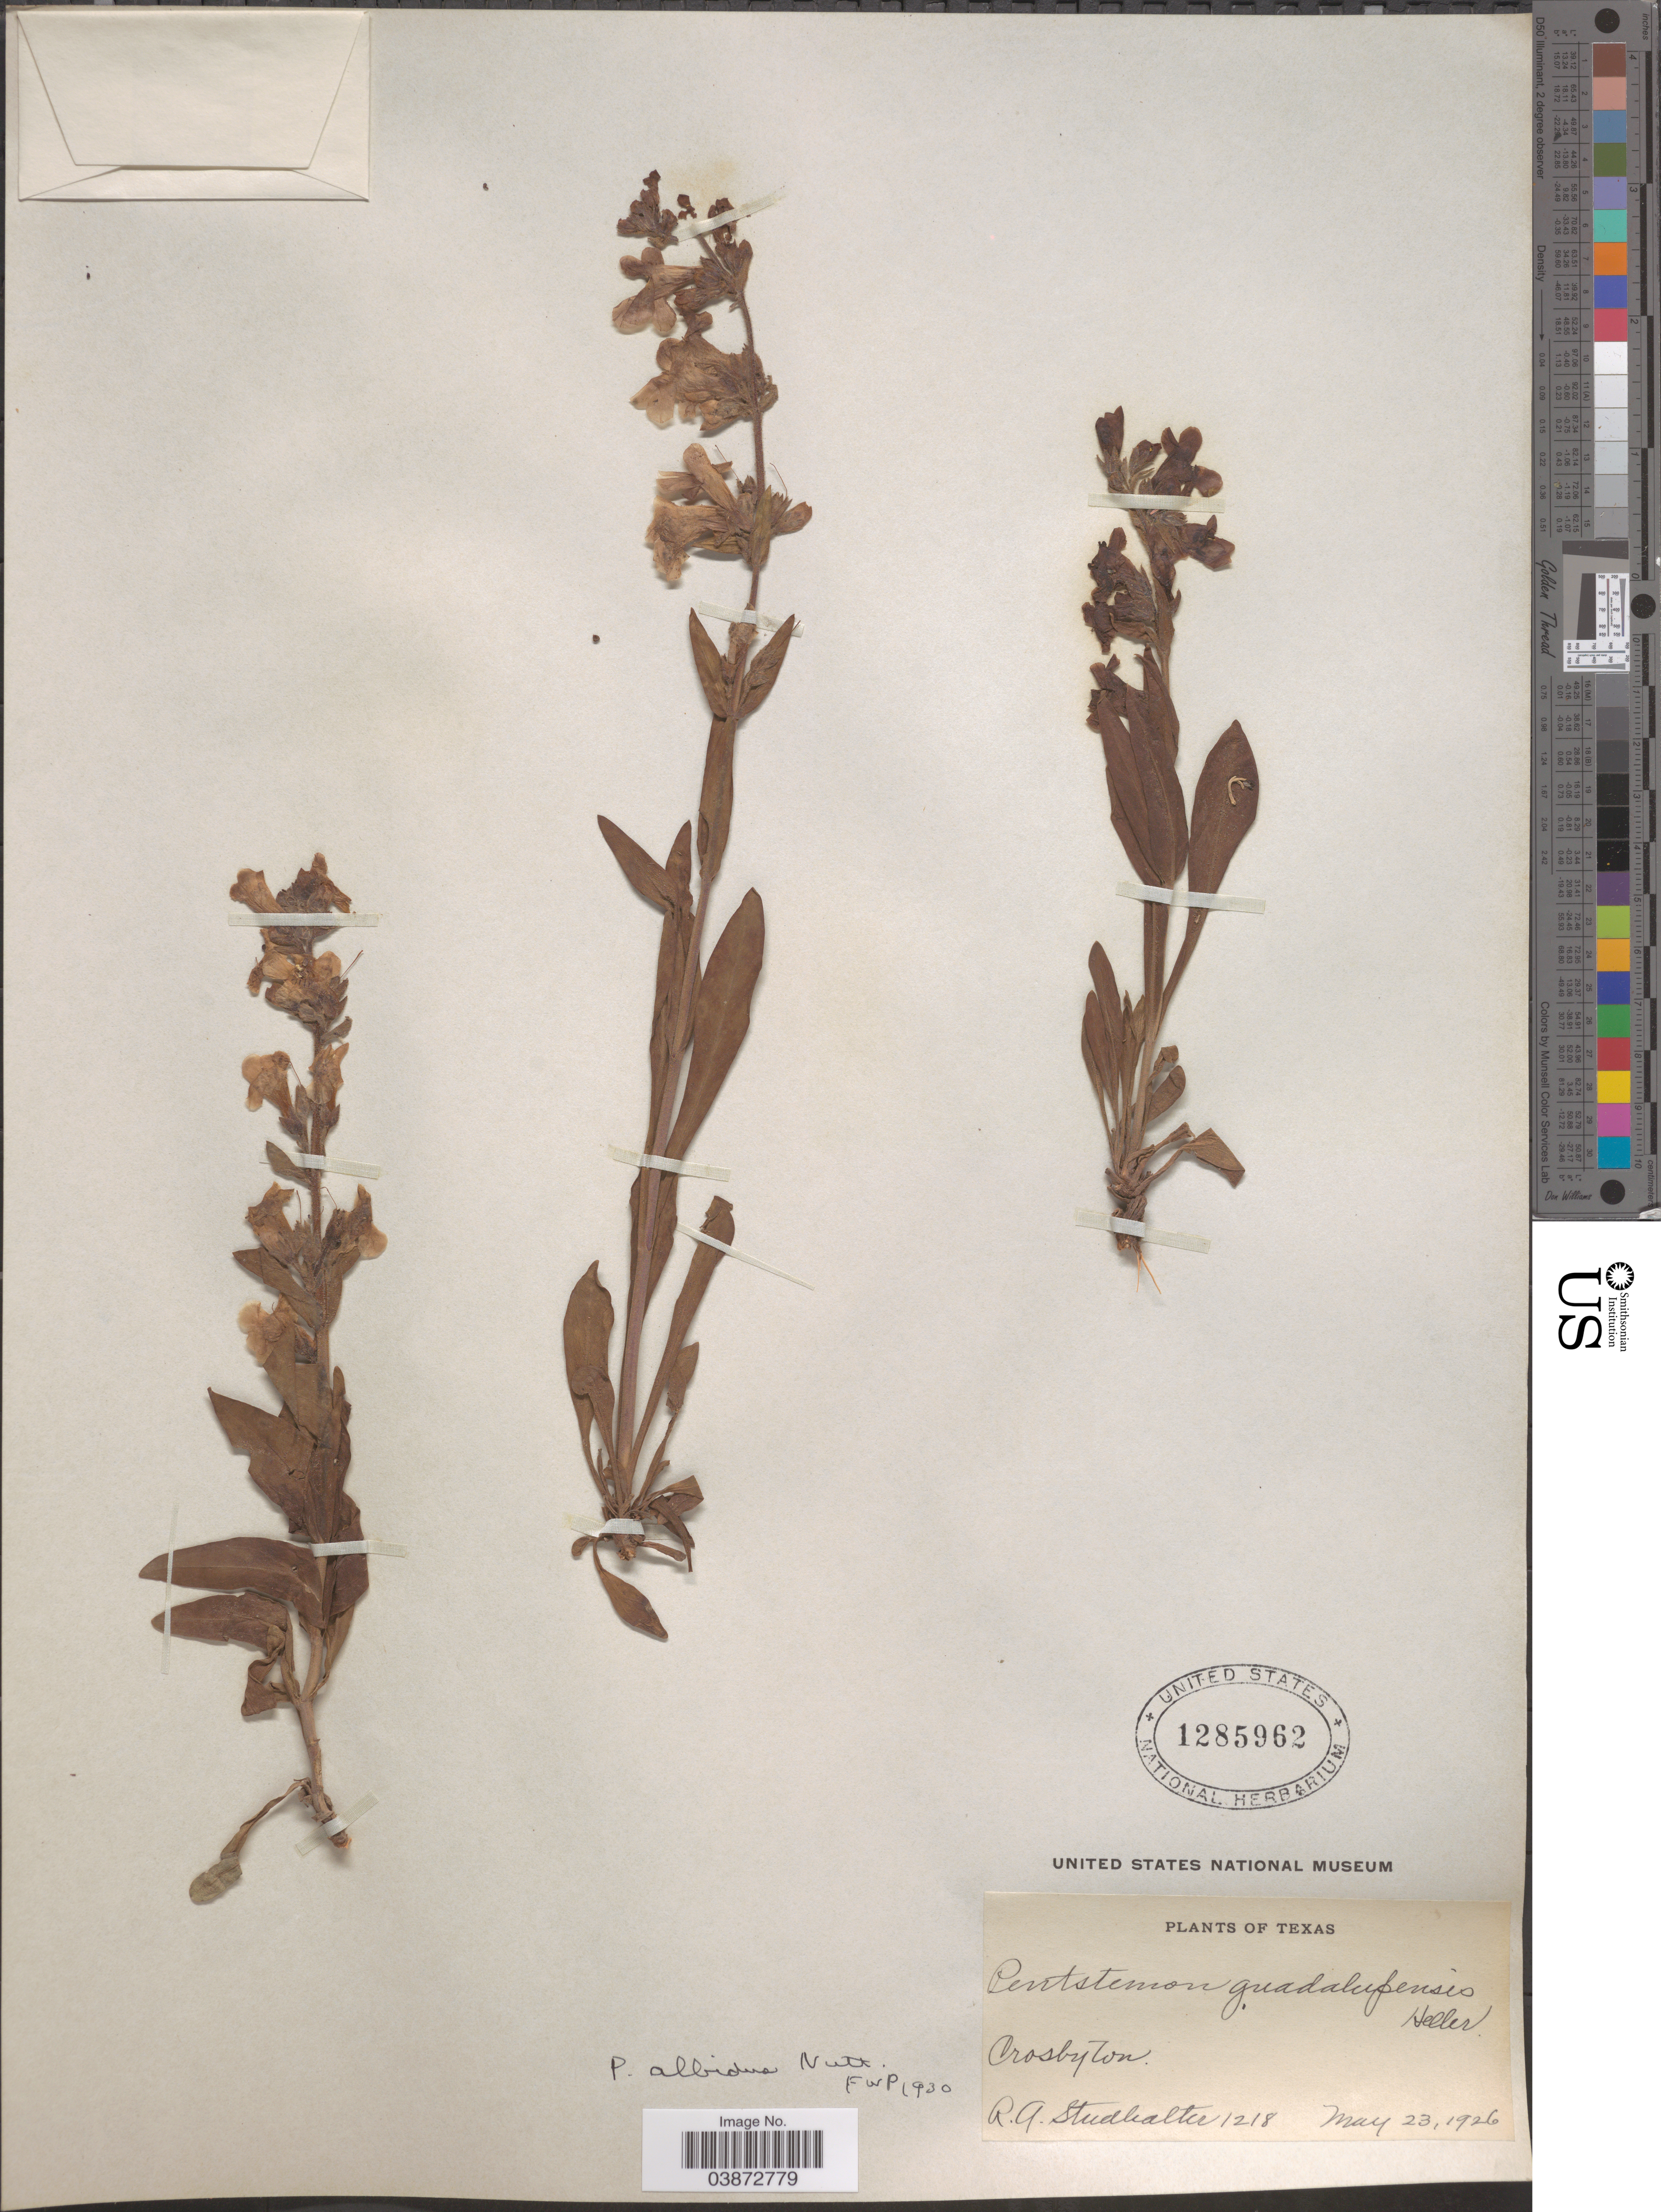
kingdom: Plantae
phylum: Tracheophyta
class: Magnoliopsida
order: Lamiales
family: Plantaginaceae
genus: Penstemon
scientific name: Penstemon albidus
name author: Nutt.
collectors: R. Studhalter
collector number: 1218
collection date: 1926-05-23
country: United States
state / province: Texas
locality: Crosbyton.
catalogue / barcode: US 1285962